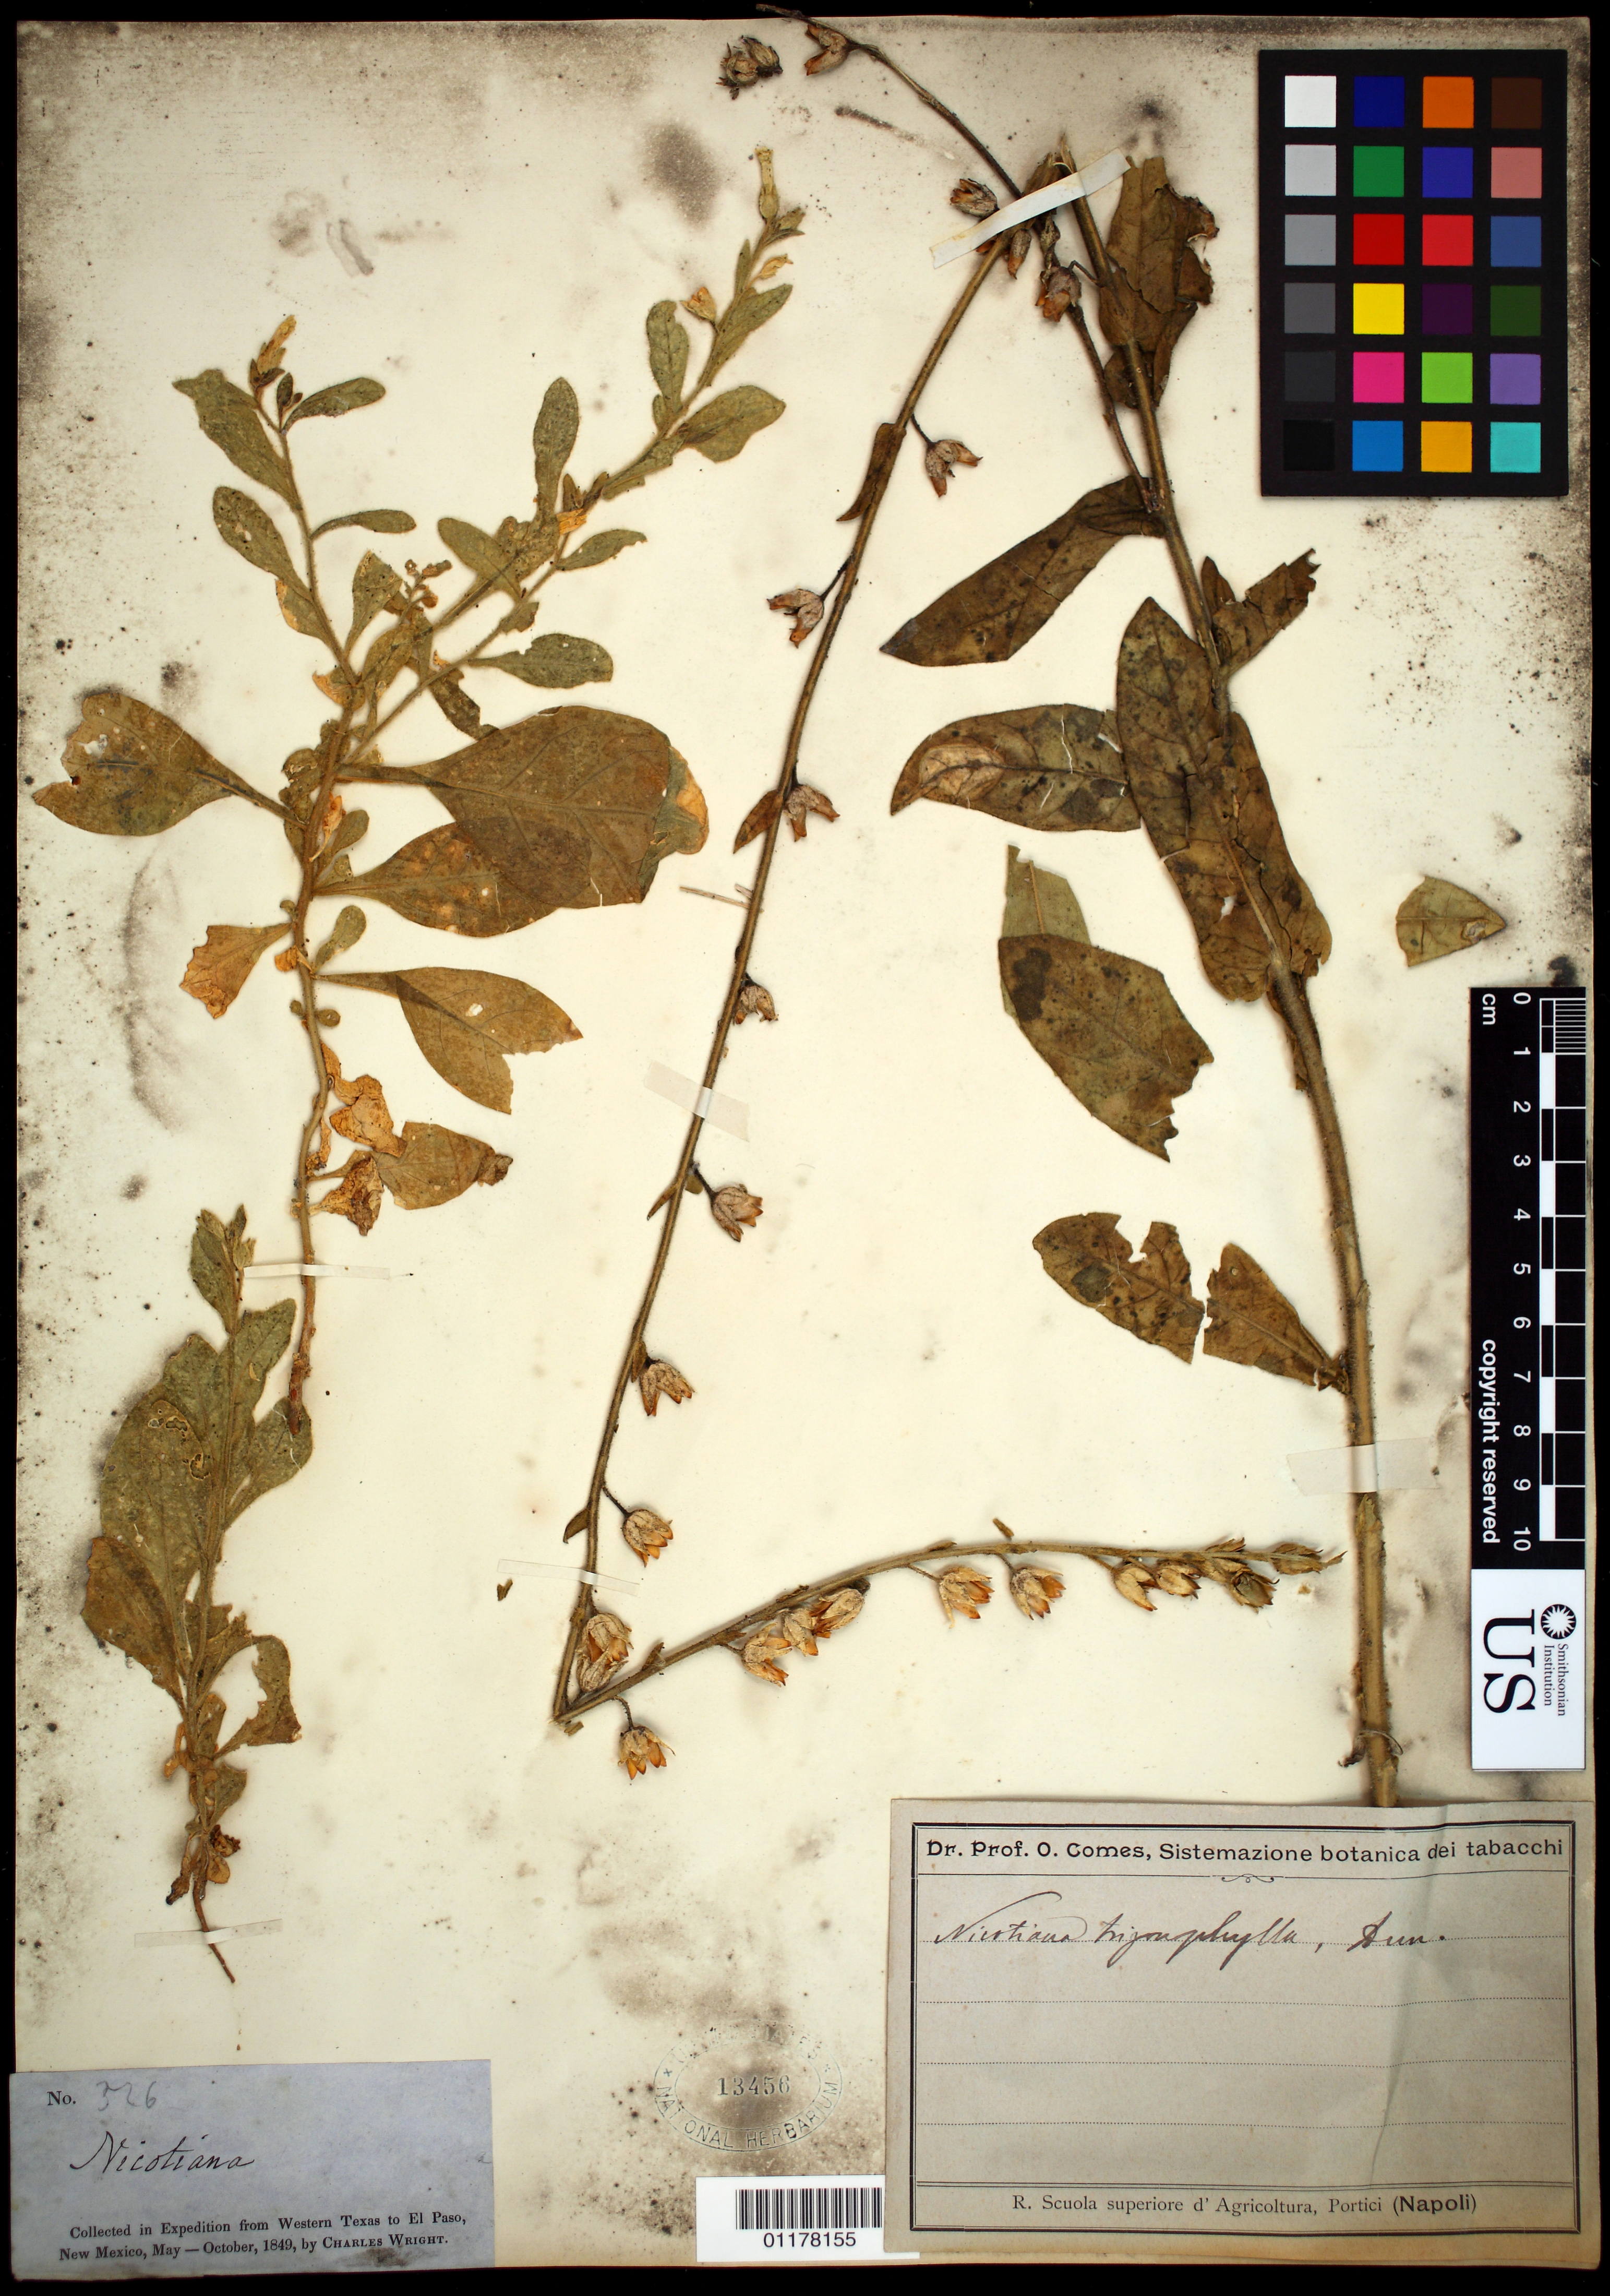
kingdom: Plantae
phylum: Tracheophyta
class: Magnoliopsida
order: Solanales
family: Solanaceae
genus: Nicotiana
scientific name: Nicotiana trigonophylla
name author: Dunal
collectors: C. Wright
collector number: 326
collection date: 1849-05/1849-10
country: United States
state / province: New Mexico / Texas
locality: from Western Texas to El Paso, New Mexico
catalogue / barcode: US 13456